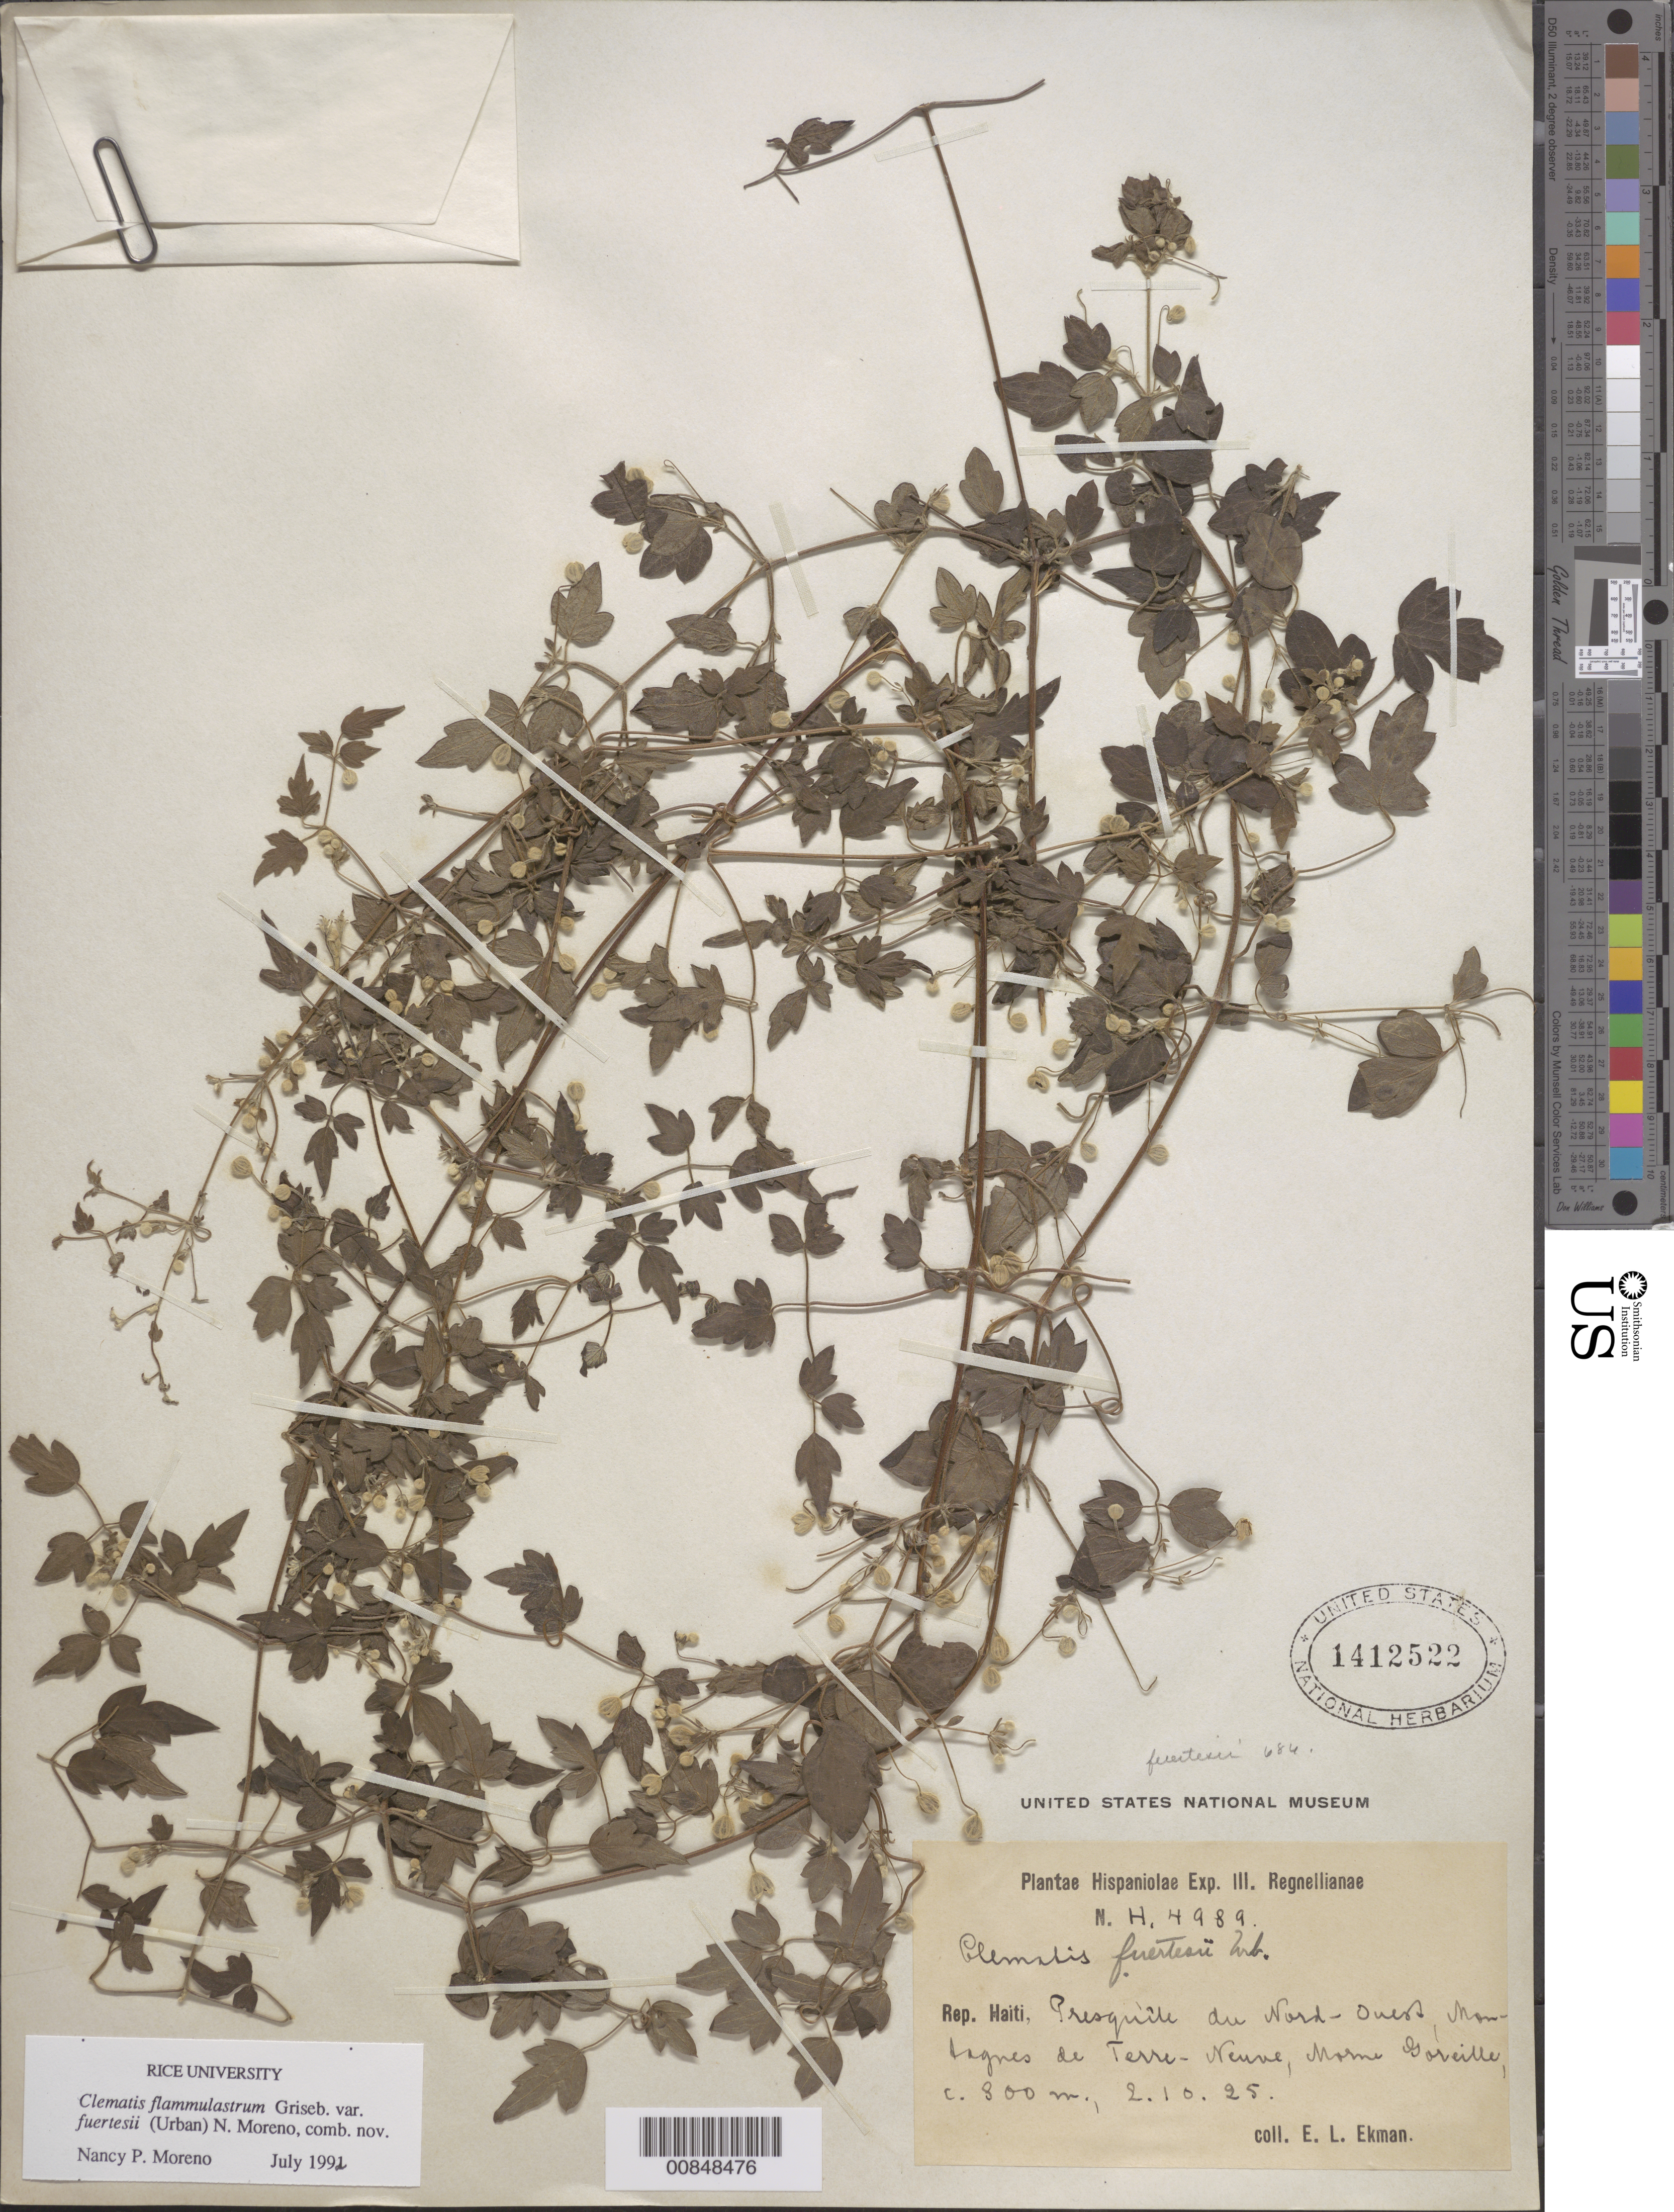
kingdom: Plantae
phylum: Tracheophyta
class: Magnoliopsida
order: Ranunculales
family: Ranunculaceae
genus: Clematis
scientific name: Clematis fuertesii var. fuertesii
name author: Urb.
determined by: Moreno, N. P.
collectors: E. L. Ekman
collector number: H 4989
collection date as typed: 02 Oct 1925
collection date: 1925-10-02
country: Haiti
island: Hispaniola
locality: Presqu'île du Nord-Ouest, Montagnes de Terre-Neuve, Morne Goreille.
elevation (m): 800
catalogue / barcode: US 1412522